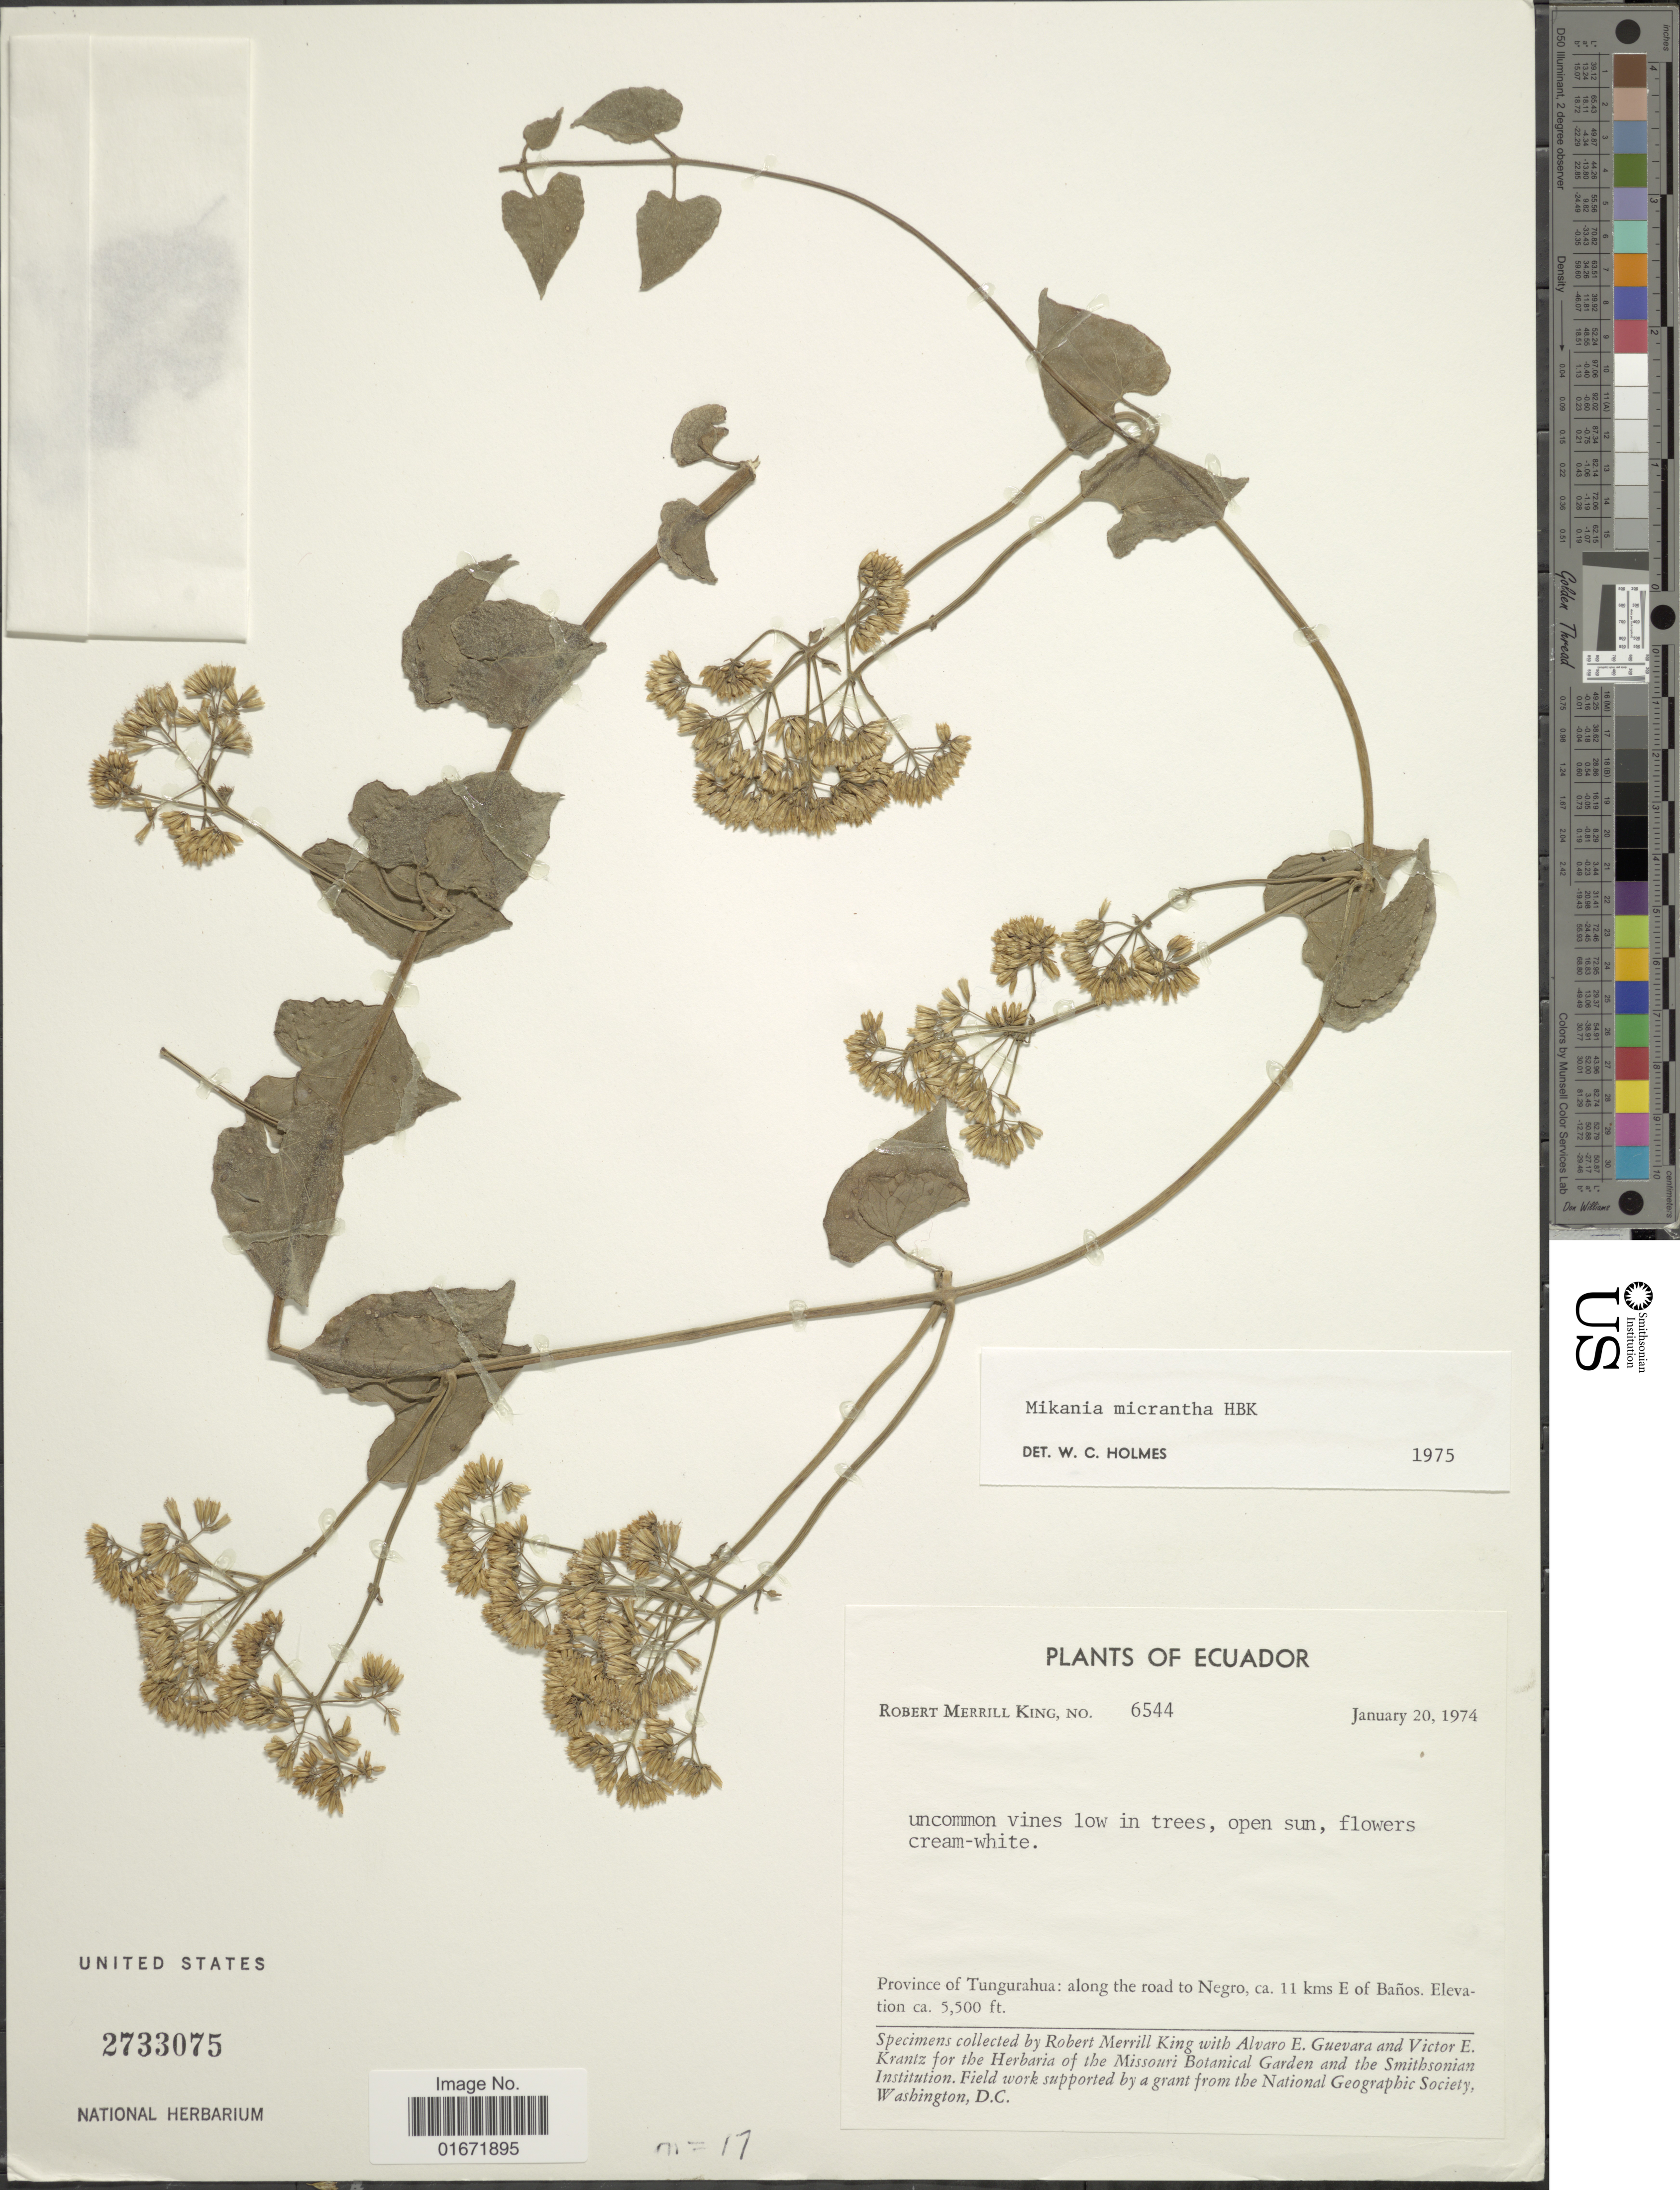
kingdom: Plantae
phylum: Tracheophyta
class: Magnoliopsida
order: Asterales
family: Asteraceae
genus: Mikania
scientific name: Mikania micrantha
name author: Kunth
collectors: R. M. King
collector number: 6544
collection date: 1974-01-20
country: Ecuador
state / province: Tungurahua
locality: Province of Tungurahua: along the road to Negro, ca. 11 kms E of Baños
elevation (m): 1676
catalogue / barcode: US 2733075